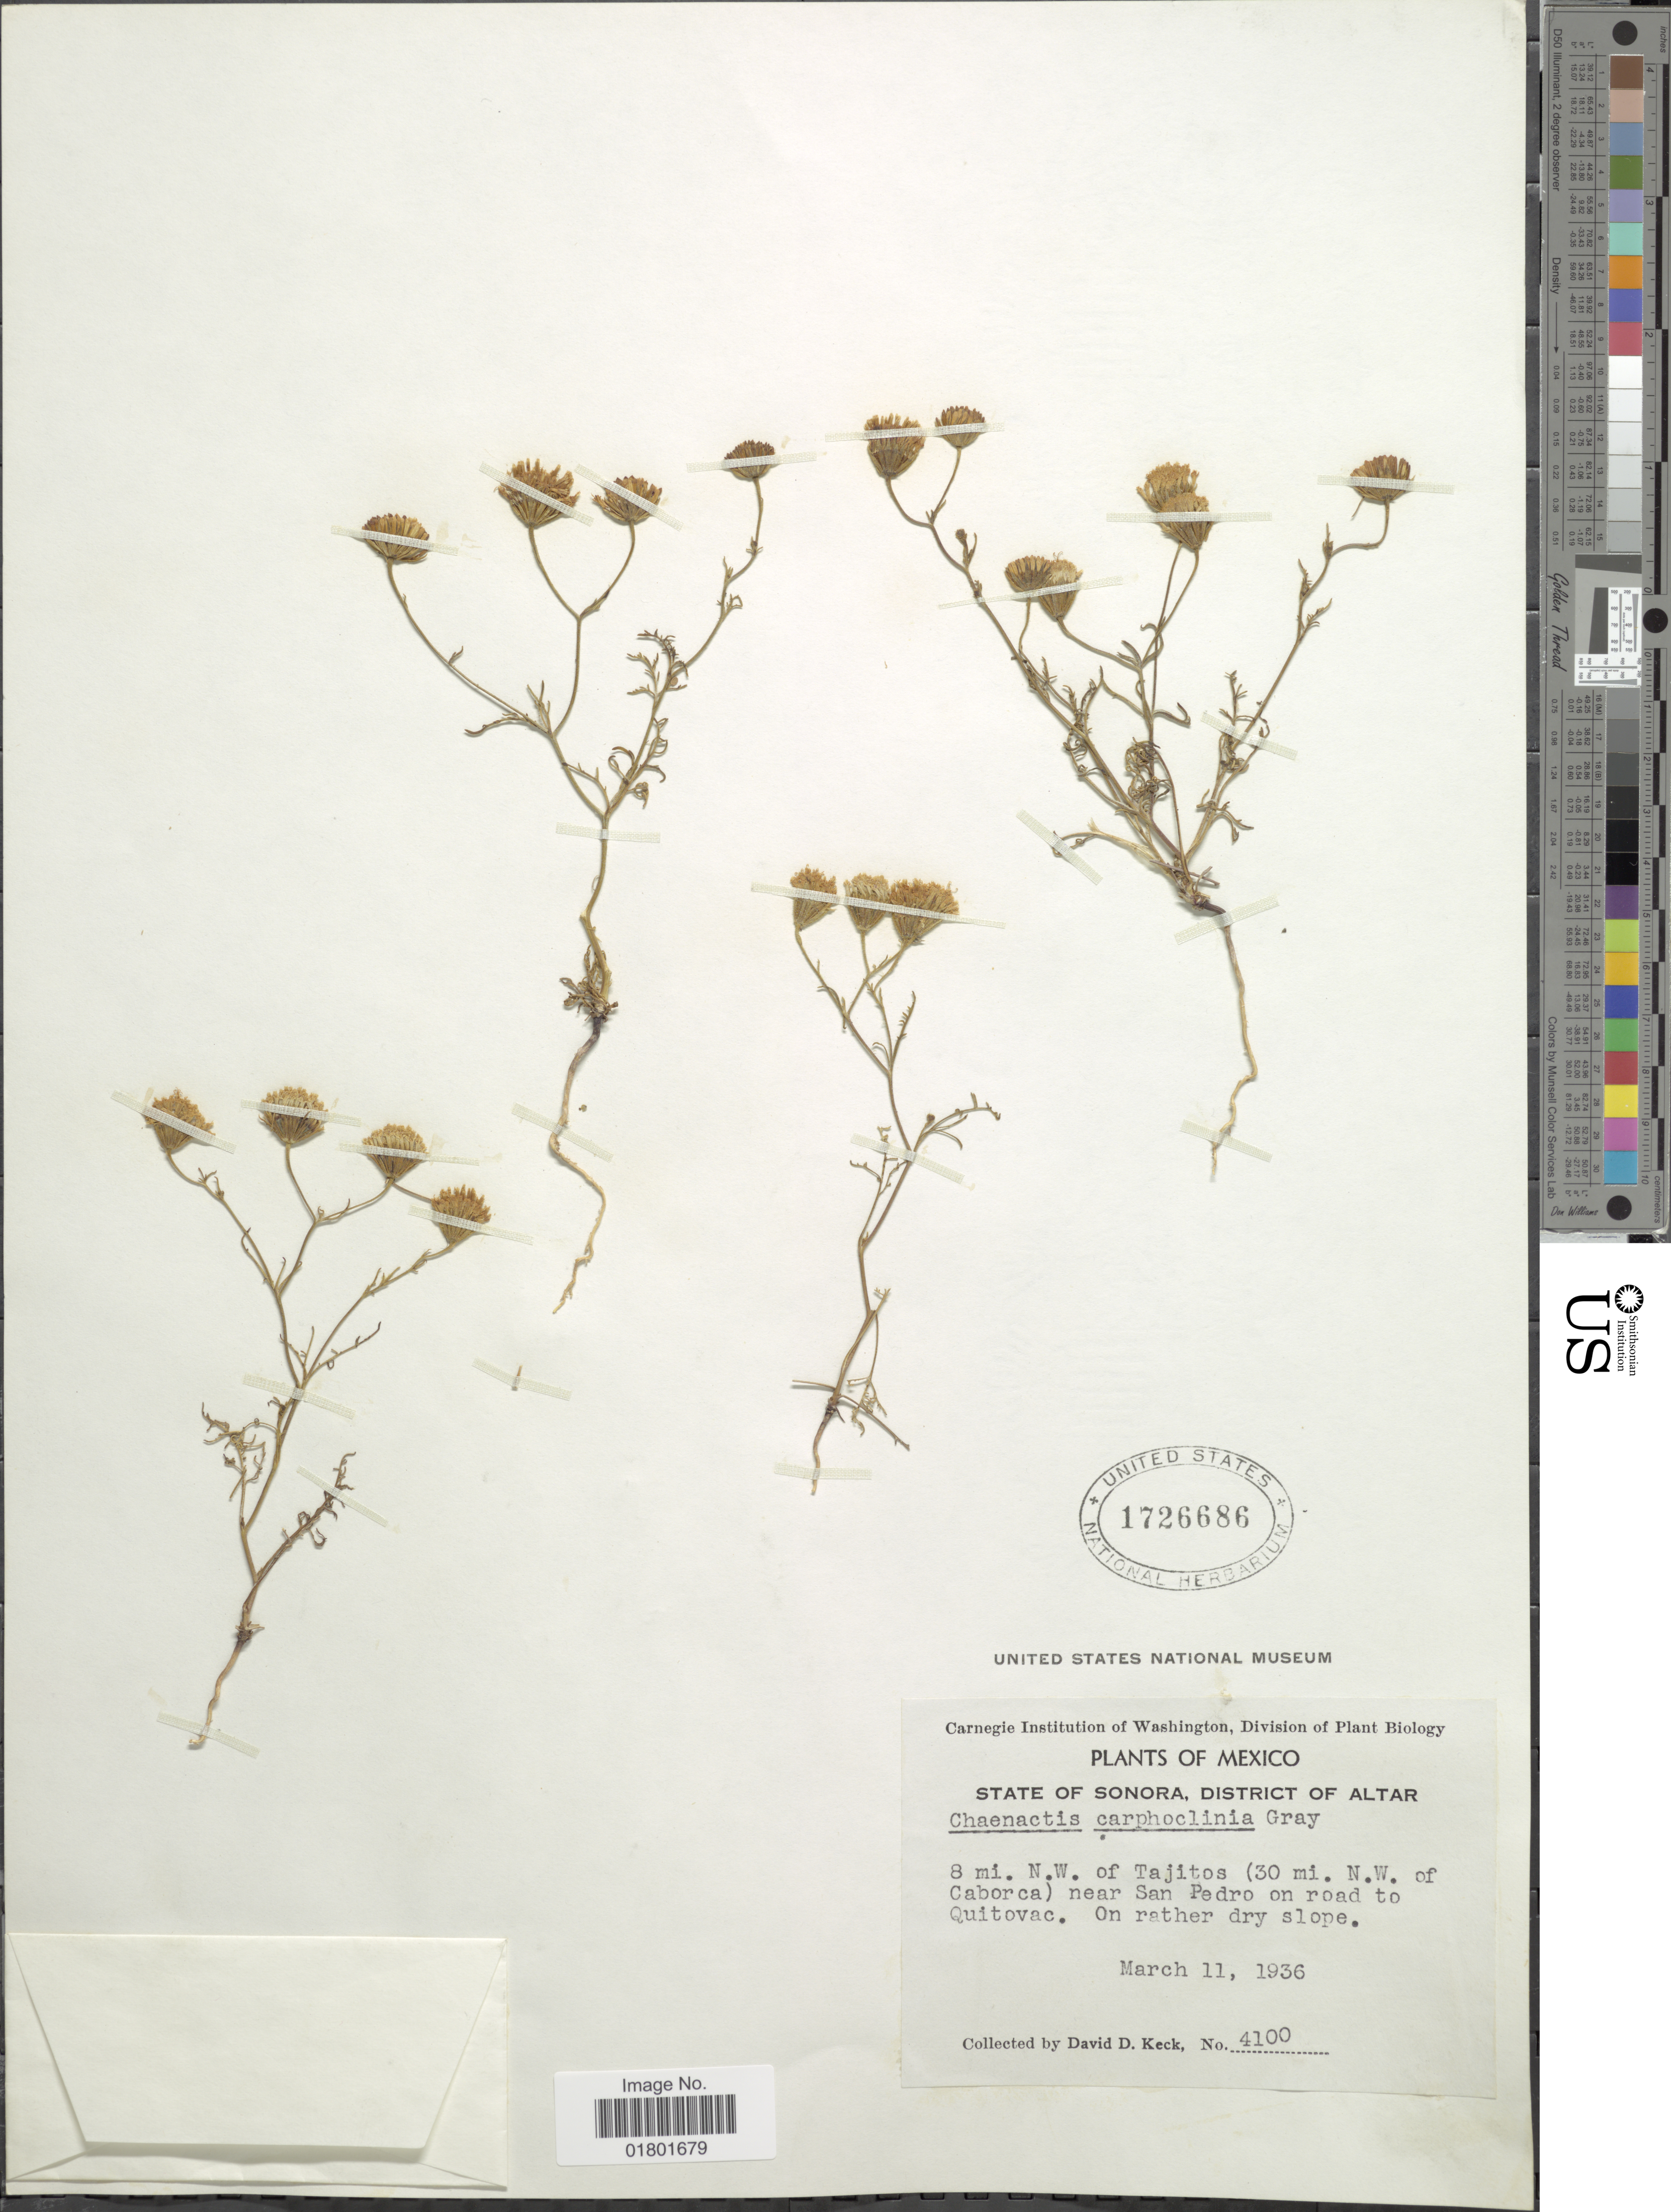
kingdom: Plantae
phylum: Tracheophyta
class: Magnoliopsida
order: Asterales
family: Asteraceae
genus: Chaenactis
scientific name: Chaenactis carphoclinia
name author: A. Gray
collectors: D. D. Keck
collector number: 4100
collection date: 1936-03-11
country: Mexico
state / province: Sonora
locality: District of Altar, 8 mi. N. W. of Tajitos (30 mi. N. W. of Caborca) near San Pedro on road to Quitovac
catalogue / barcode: US 1726686